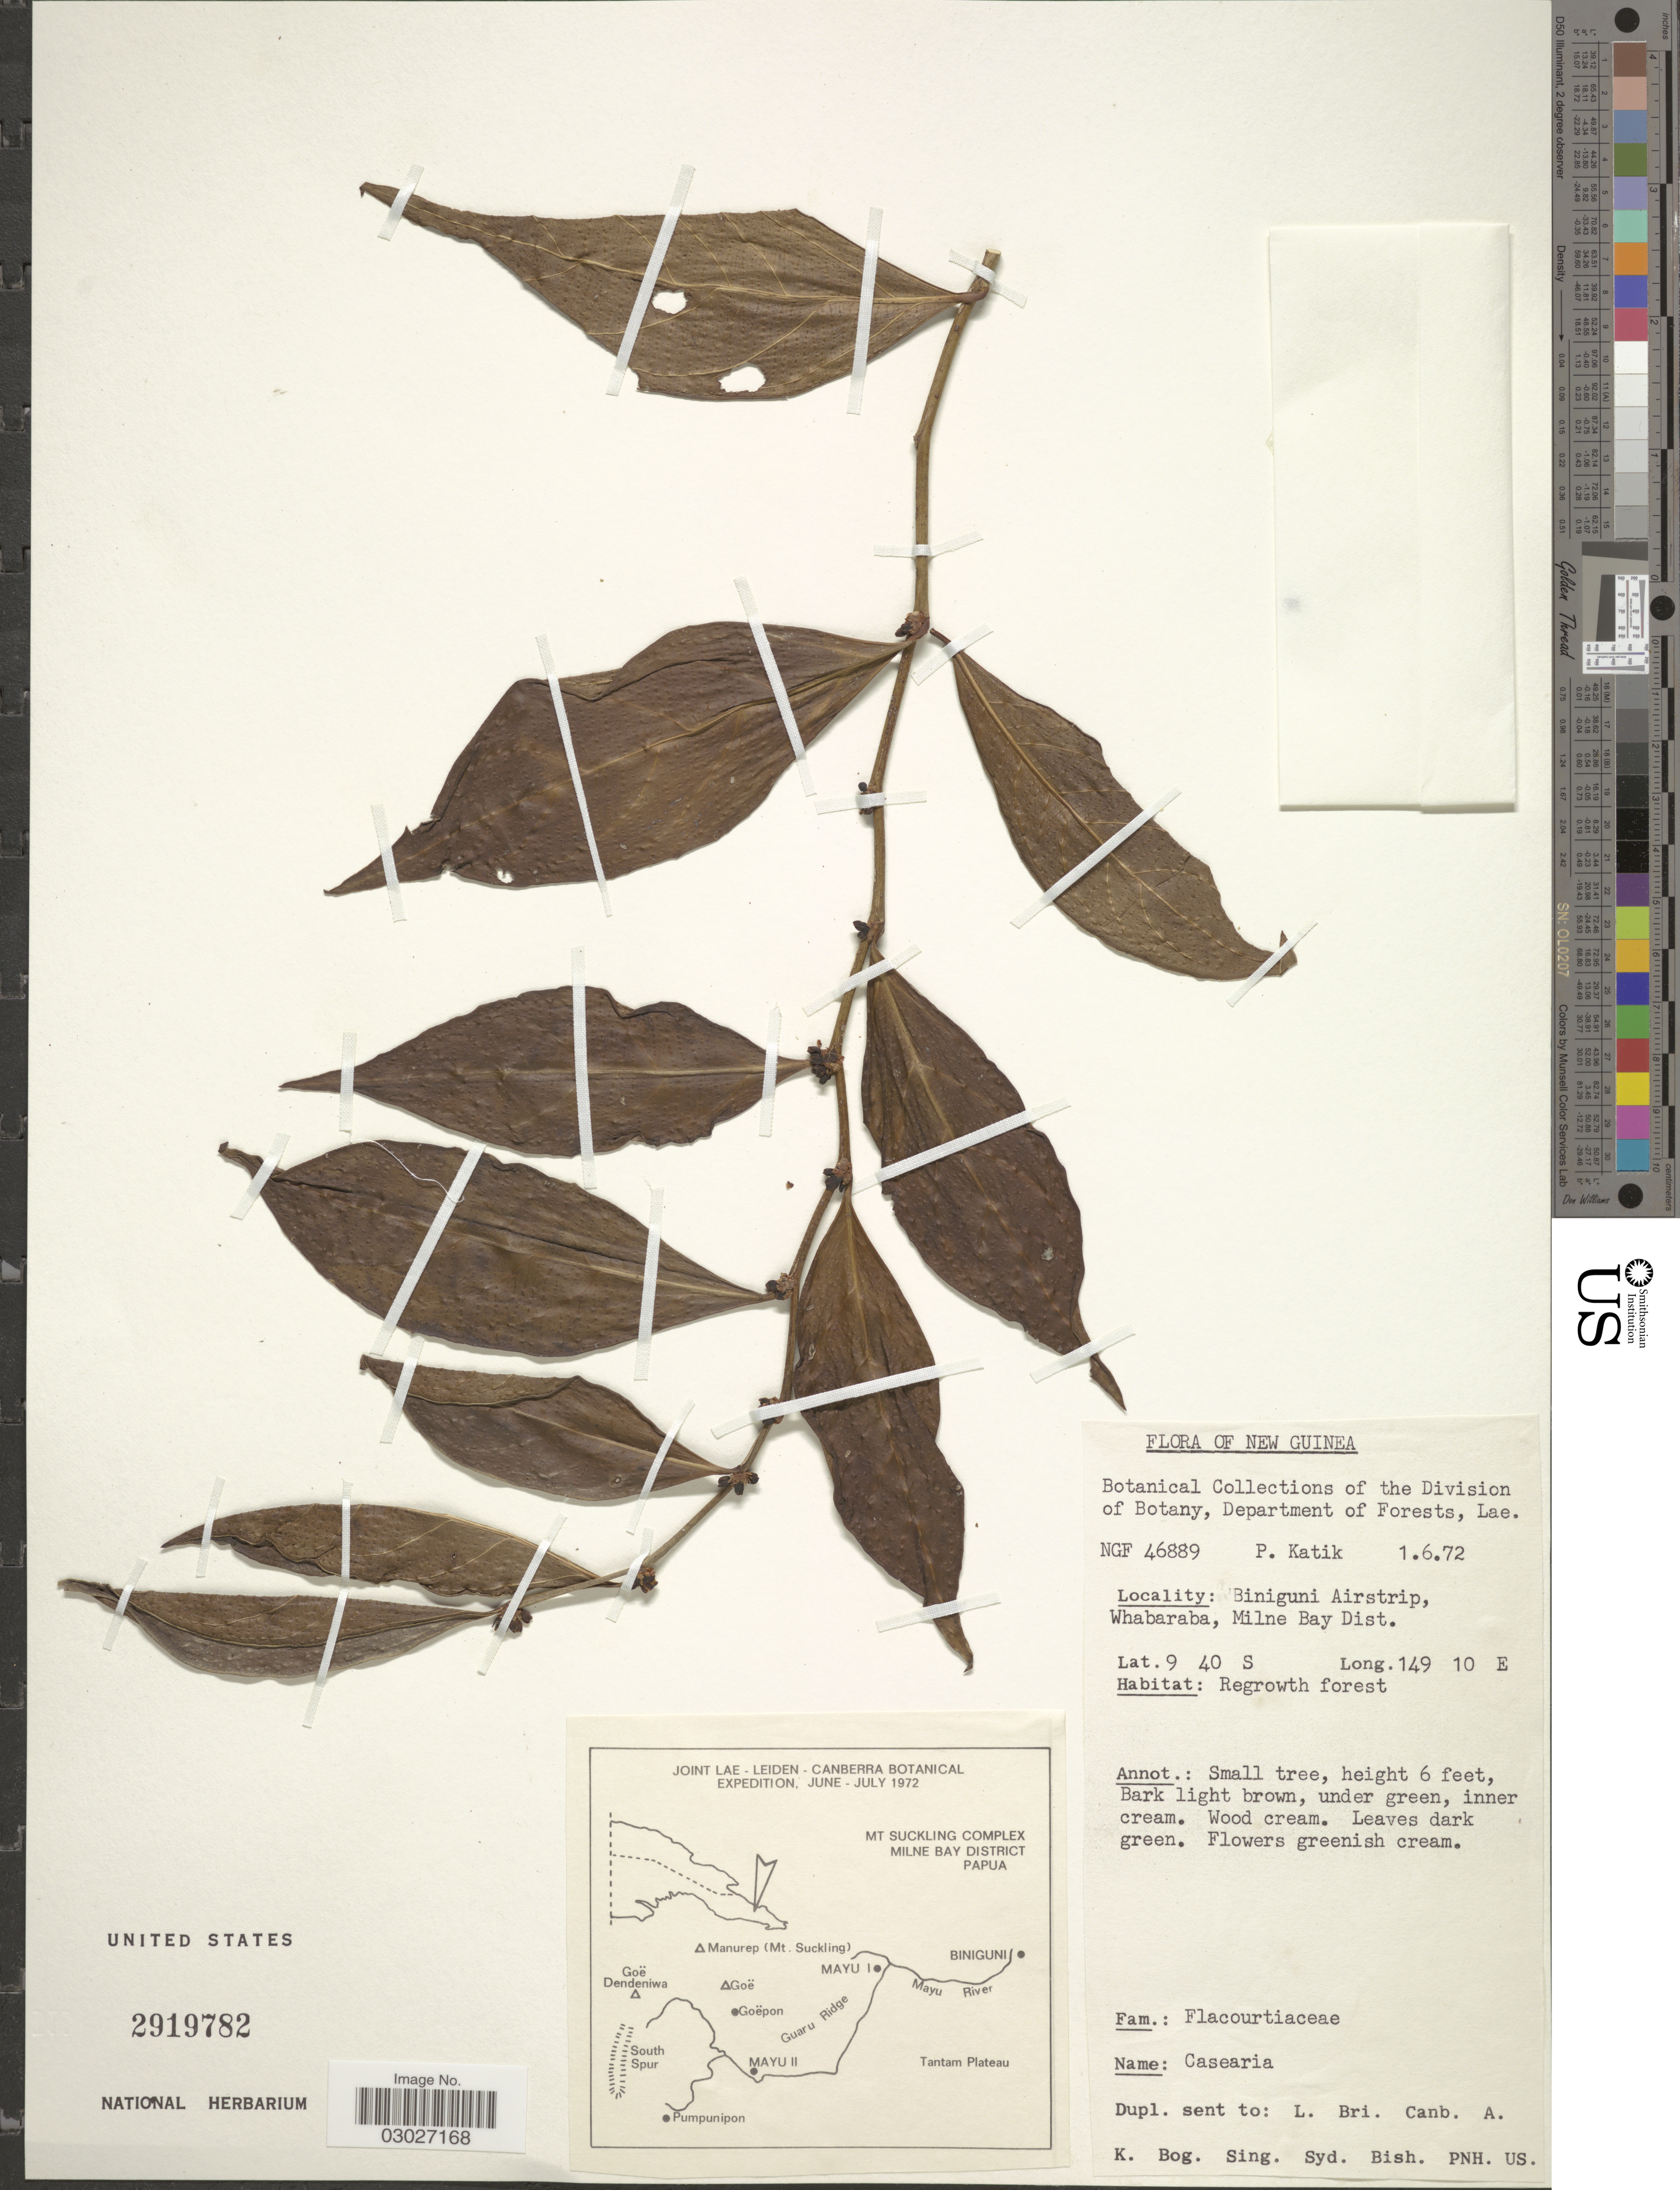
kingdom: Plantae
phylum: Tracheophyta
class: Magnoliopsida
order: Malpighiales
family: Salicaceae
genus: Casearia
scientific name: Casearia sp.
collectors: P. Katik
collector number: NGF46889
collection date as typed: Transcribed d/m/y: 1/6/72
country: Papua New Guinea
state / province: Milne Bay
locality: New Guinea, Biniguni Airstrip, Whabaraba, Milne Bay Dist.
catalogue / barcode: US 2919782